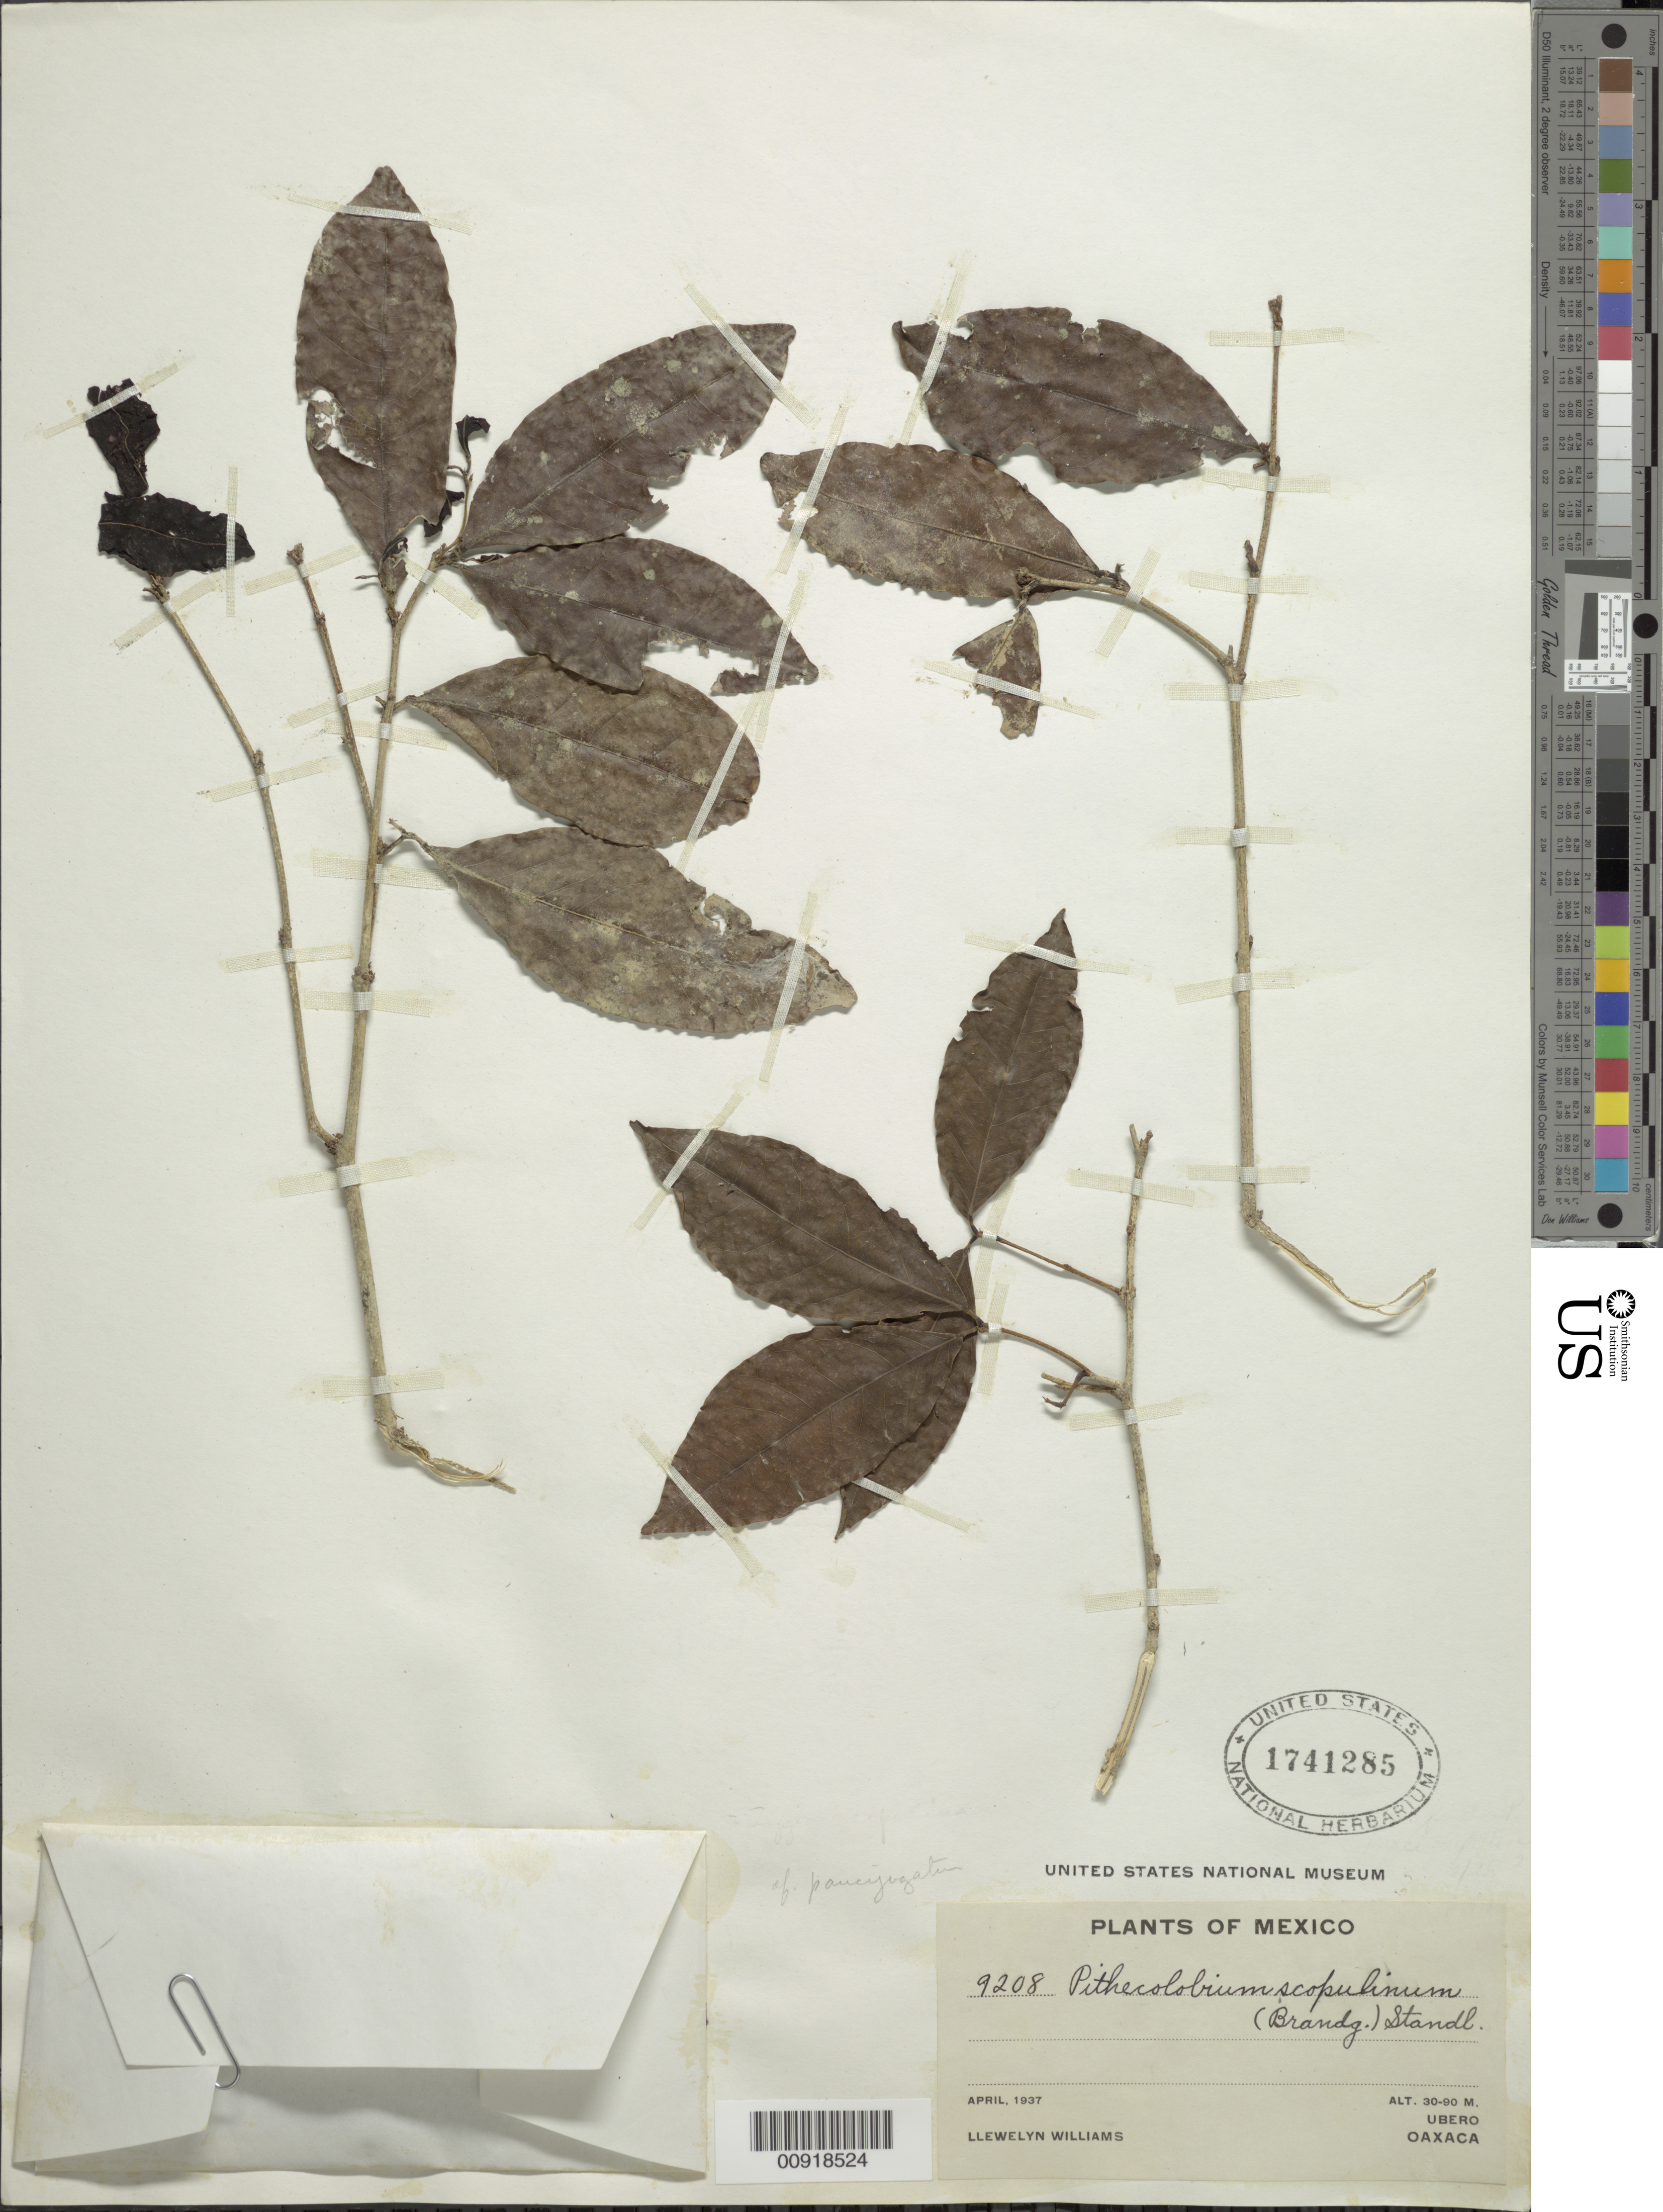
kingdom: Plantae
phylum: Tracheophyta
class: Magnoliopsida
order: Fabales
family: Fabaceae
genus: Zygia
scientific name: Zygia paucijugata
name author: (Lundell) L. Rico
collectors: L. Williams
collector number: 9208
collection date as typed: Apr 1937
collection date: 1937-04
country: Mexico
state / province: Oaxaca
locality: Ubero, Oaxaca.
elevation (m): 90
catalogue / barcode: US 1741285